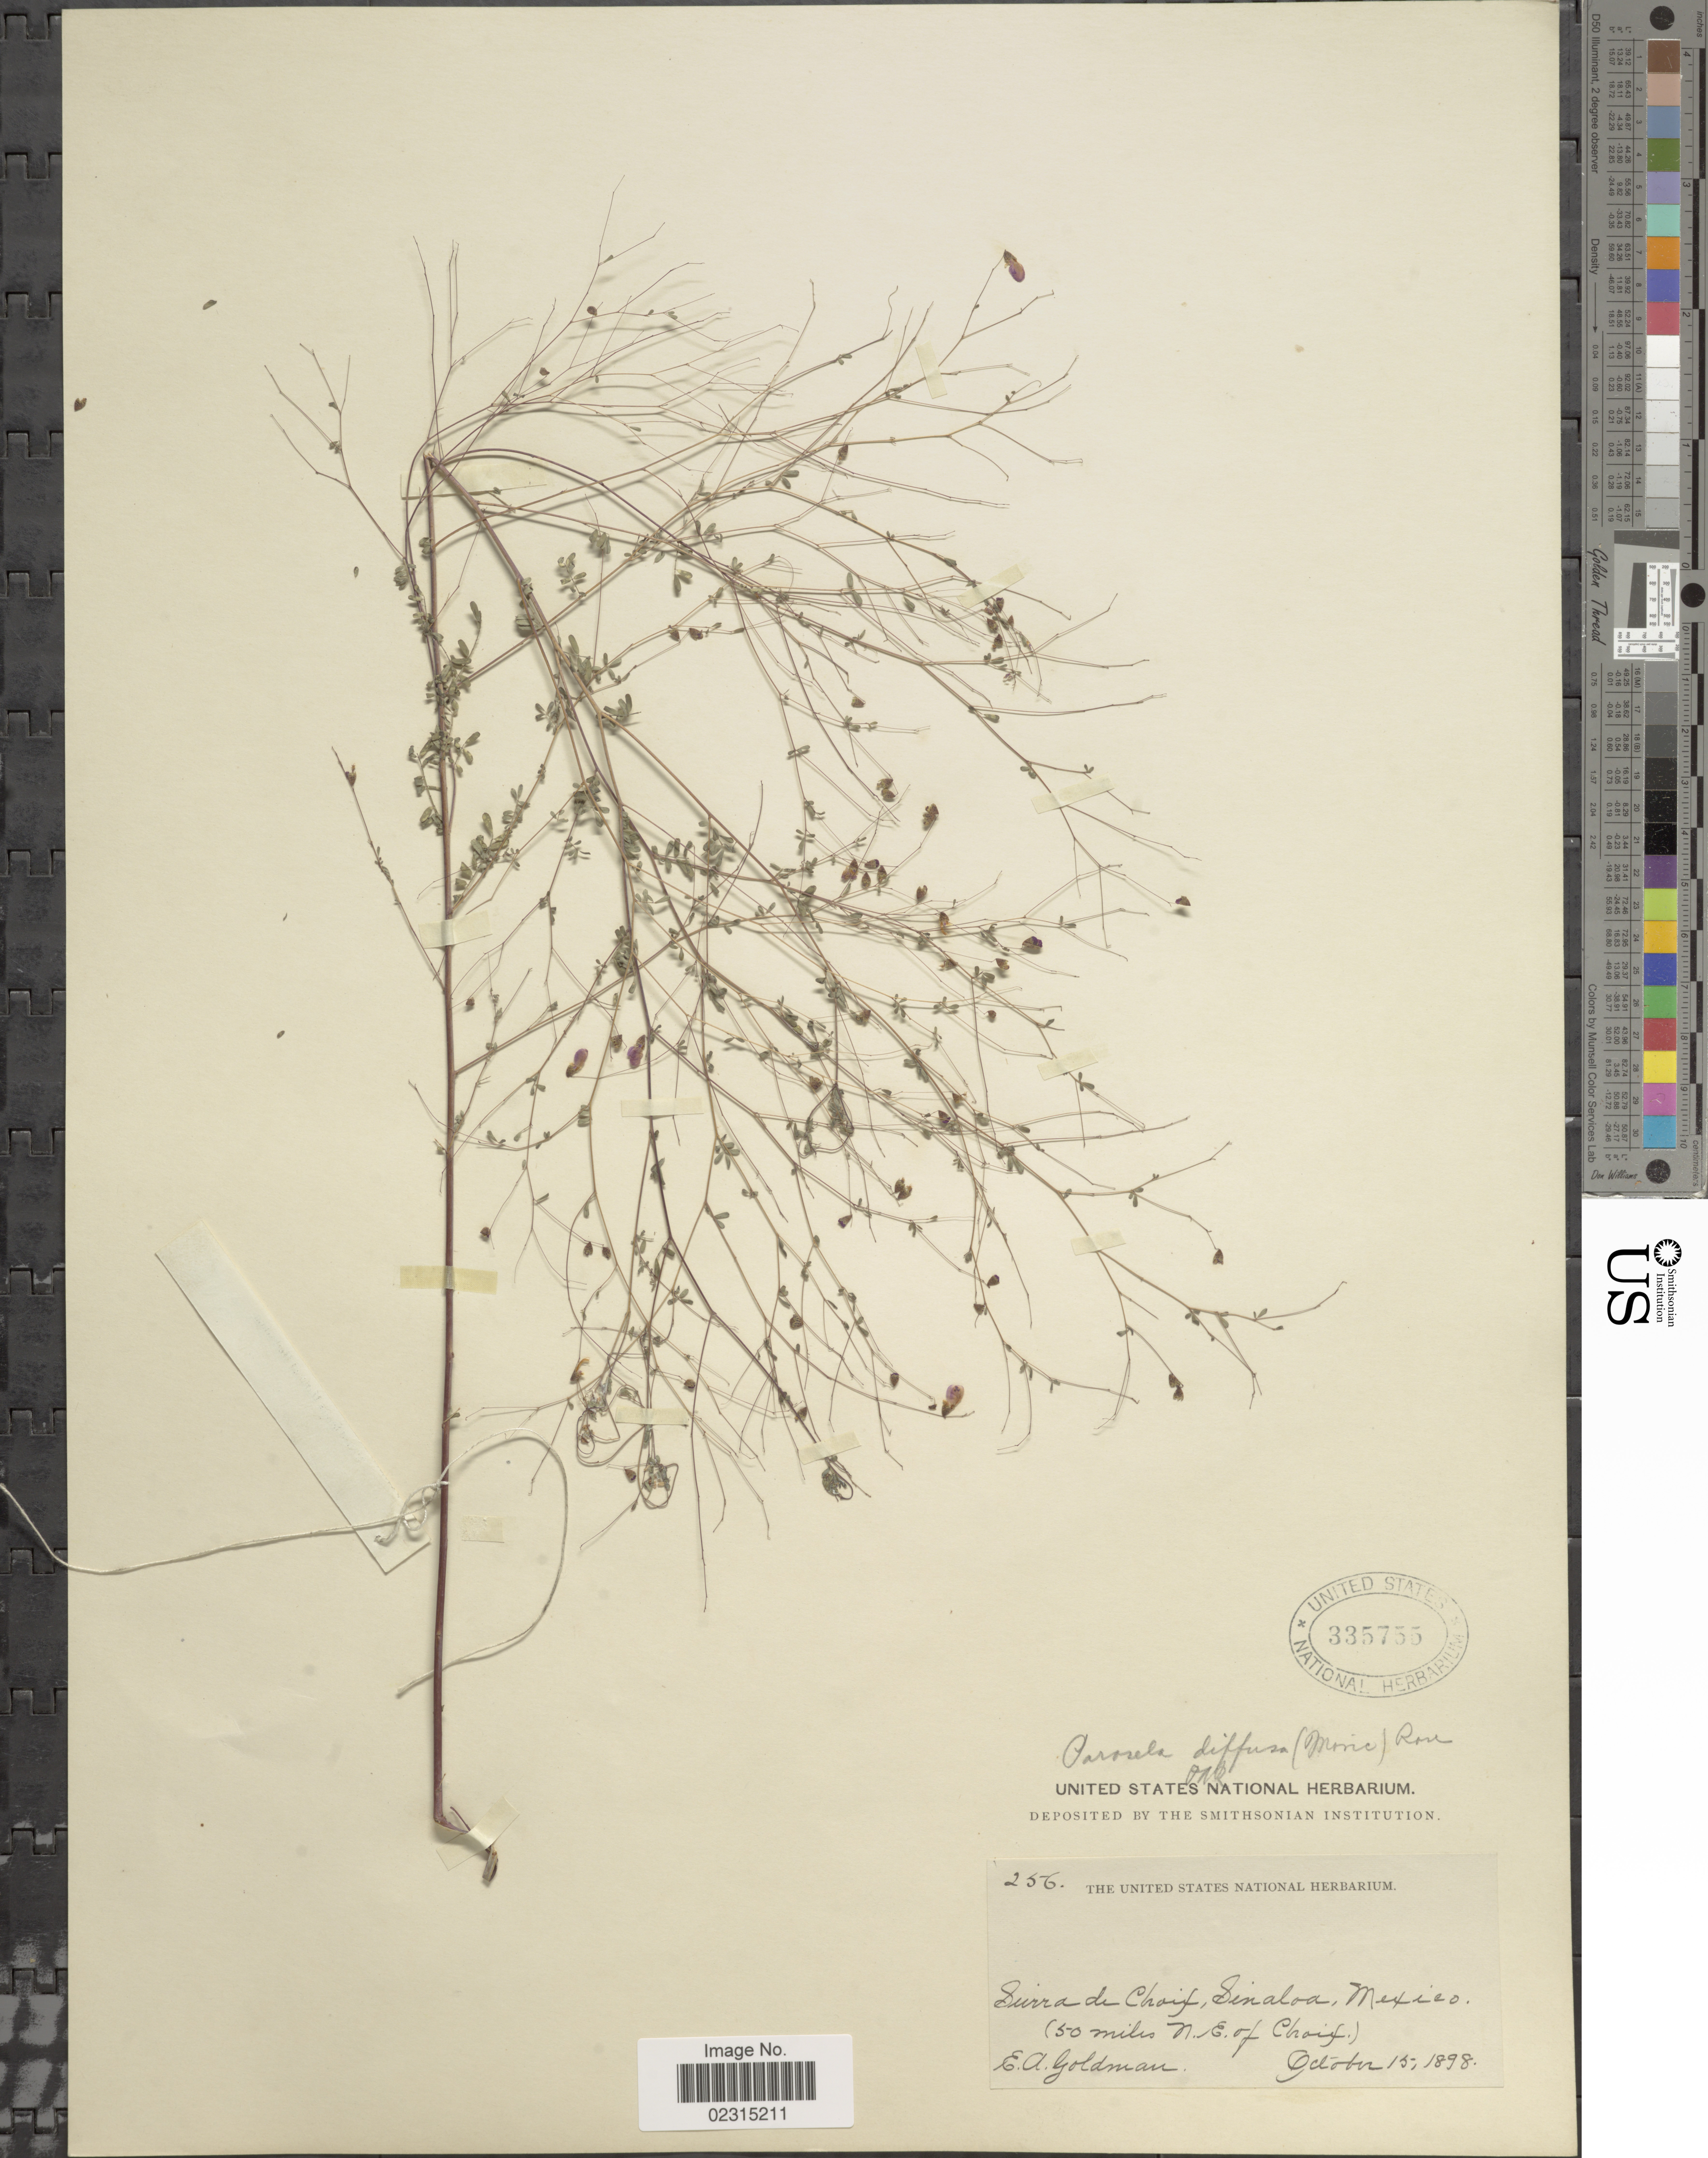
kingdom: Plantae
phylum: Tracheophyta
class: Magnoliopsida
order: Fabales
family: Fabaceae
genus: Marina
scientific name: Marina diffusa var. diffusa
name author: (Moric.) Barneby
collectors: E. A. Goldman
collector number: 256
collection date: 1898-10-15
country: Mexico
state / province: Sinaloa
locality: Sierra de Chaix, (50 miles N.E. of Chaix)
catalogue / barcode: US 335755